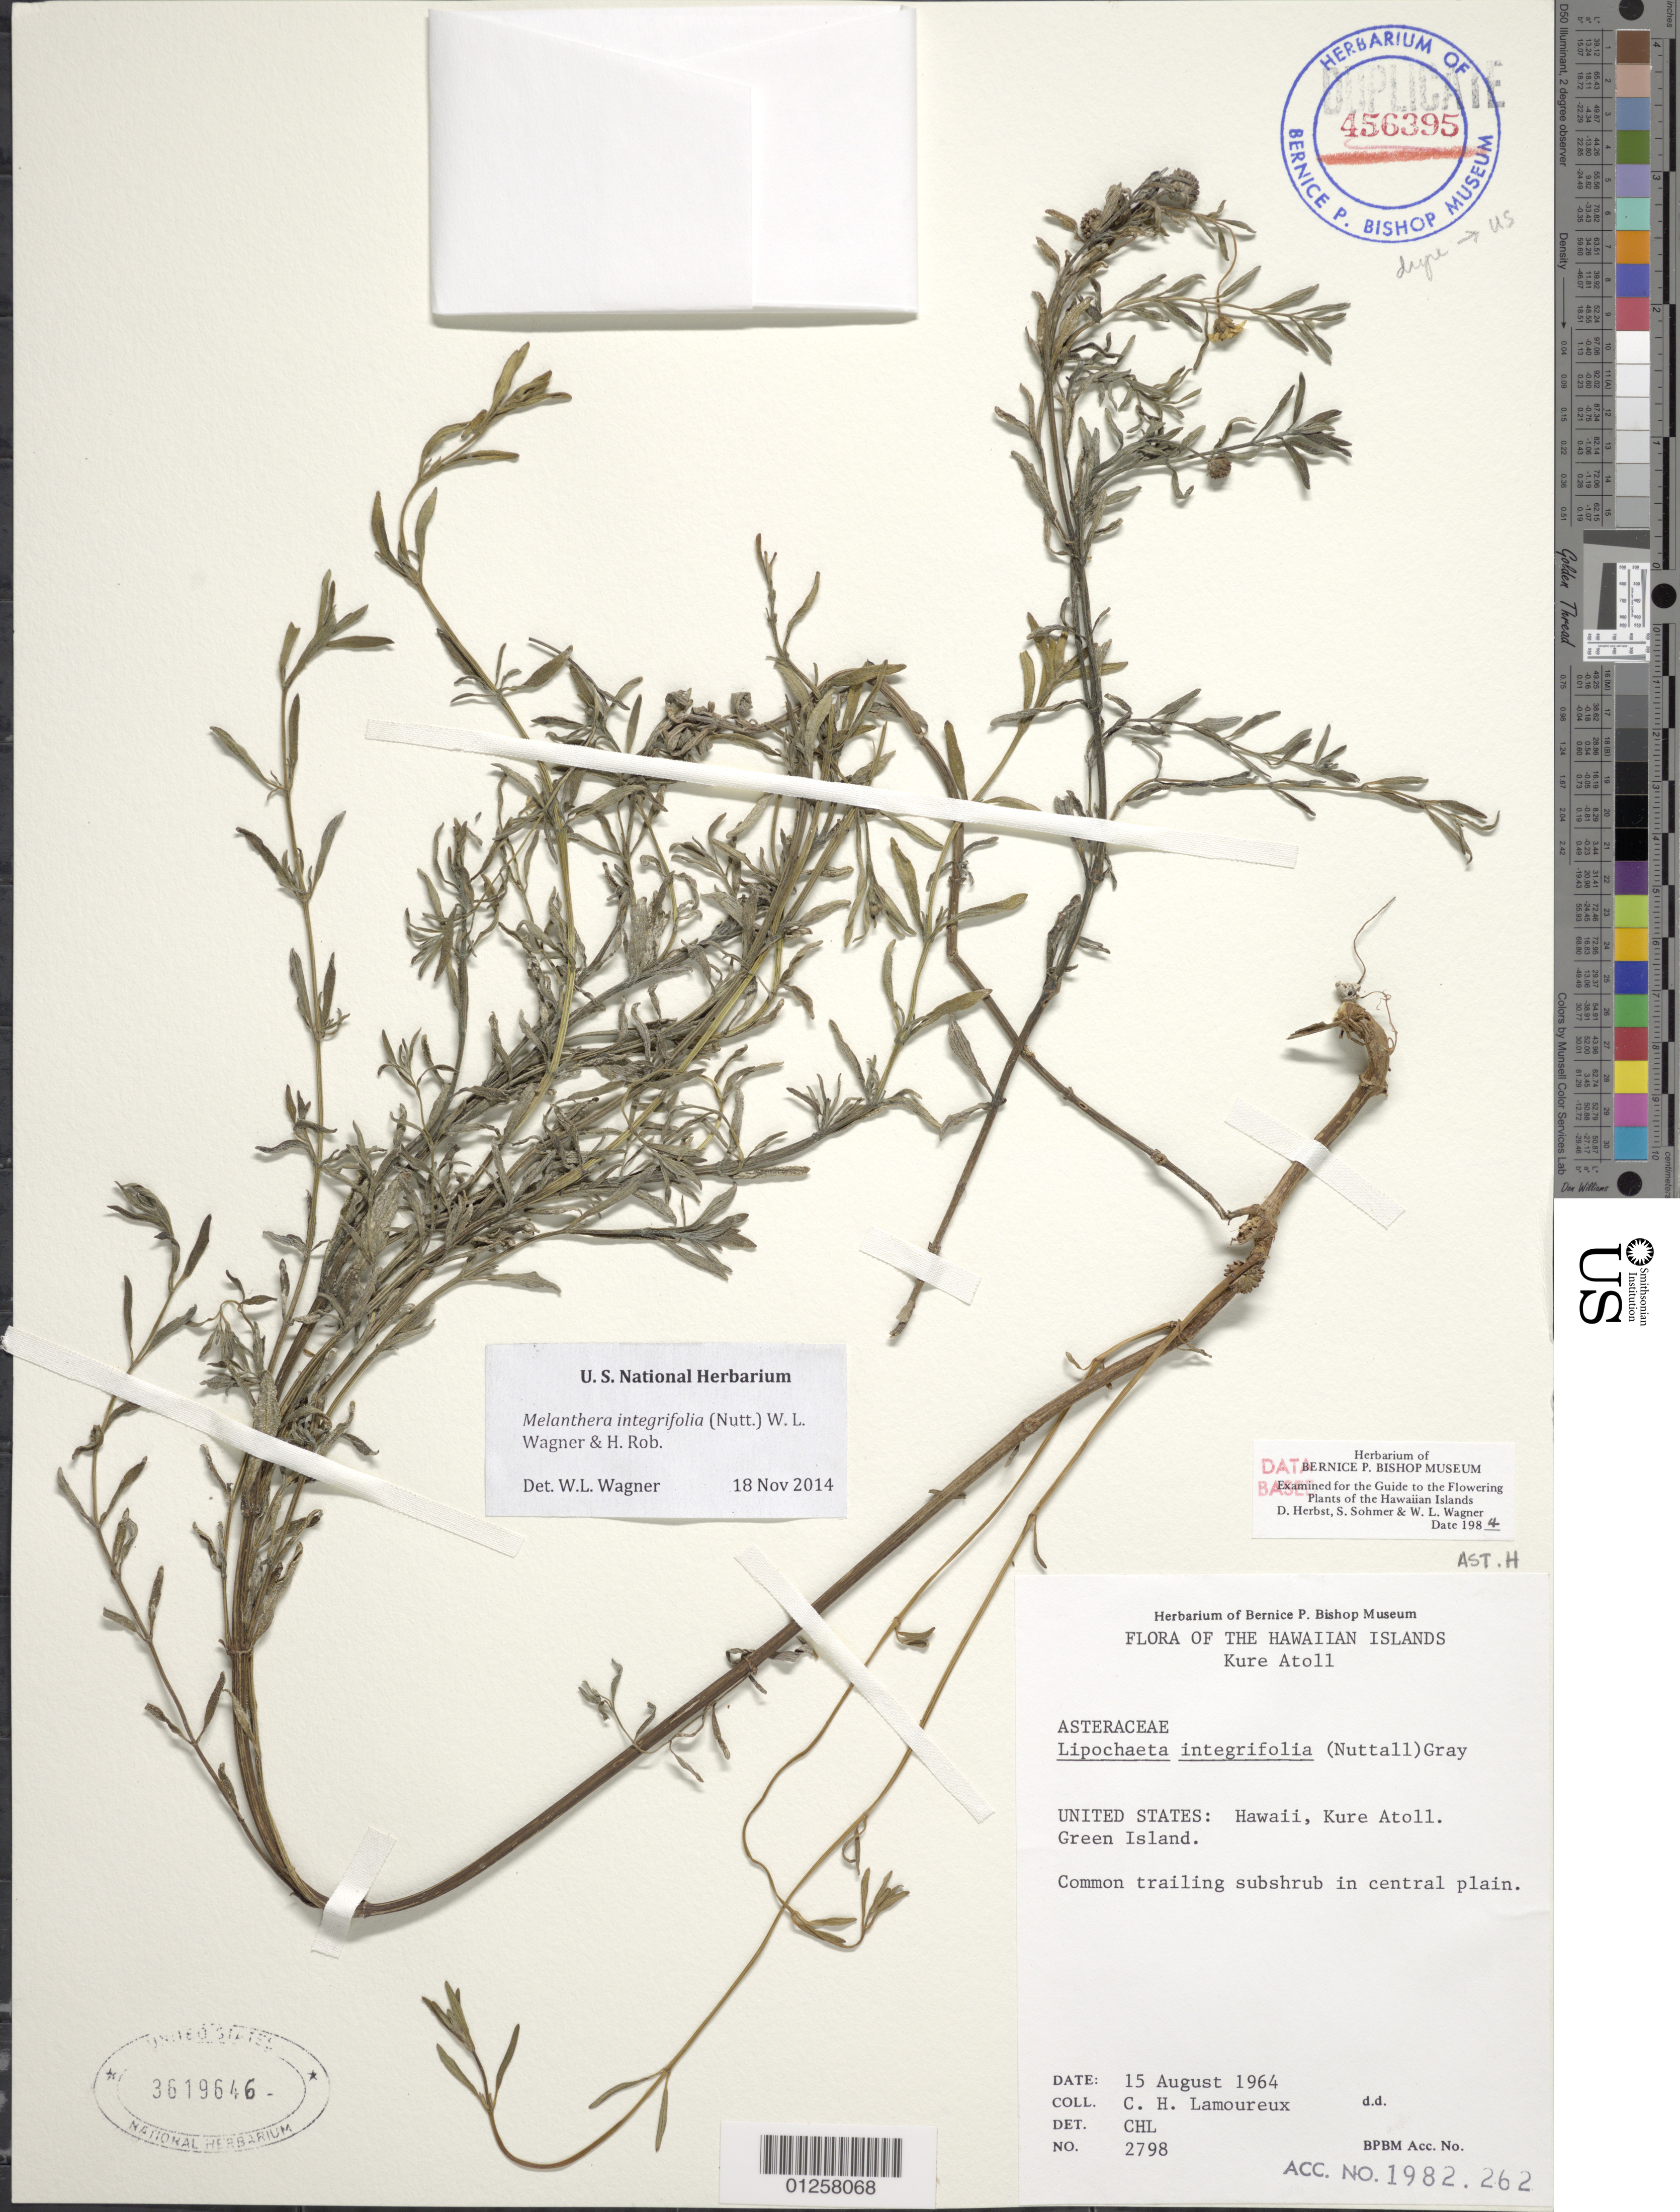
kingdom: Plantae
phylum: Tracheophyta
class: Magnoliopsida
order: Asterales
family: Asteraceae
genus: Wollastonia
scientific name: Wollastonia integrifolia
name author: (Nutt.) Orchard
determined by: Wagner, W. L., (BOT), Smithsonian Institution - National Museum of Natural History (UNITED STATES)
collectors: C. H. Lamoureux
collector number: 2798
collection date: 1964-08-15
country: United States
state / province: Hawaii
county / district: Honolulu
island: Kure Atoll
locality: Green Island.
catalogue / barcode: US 3619646